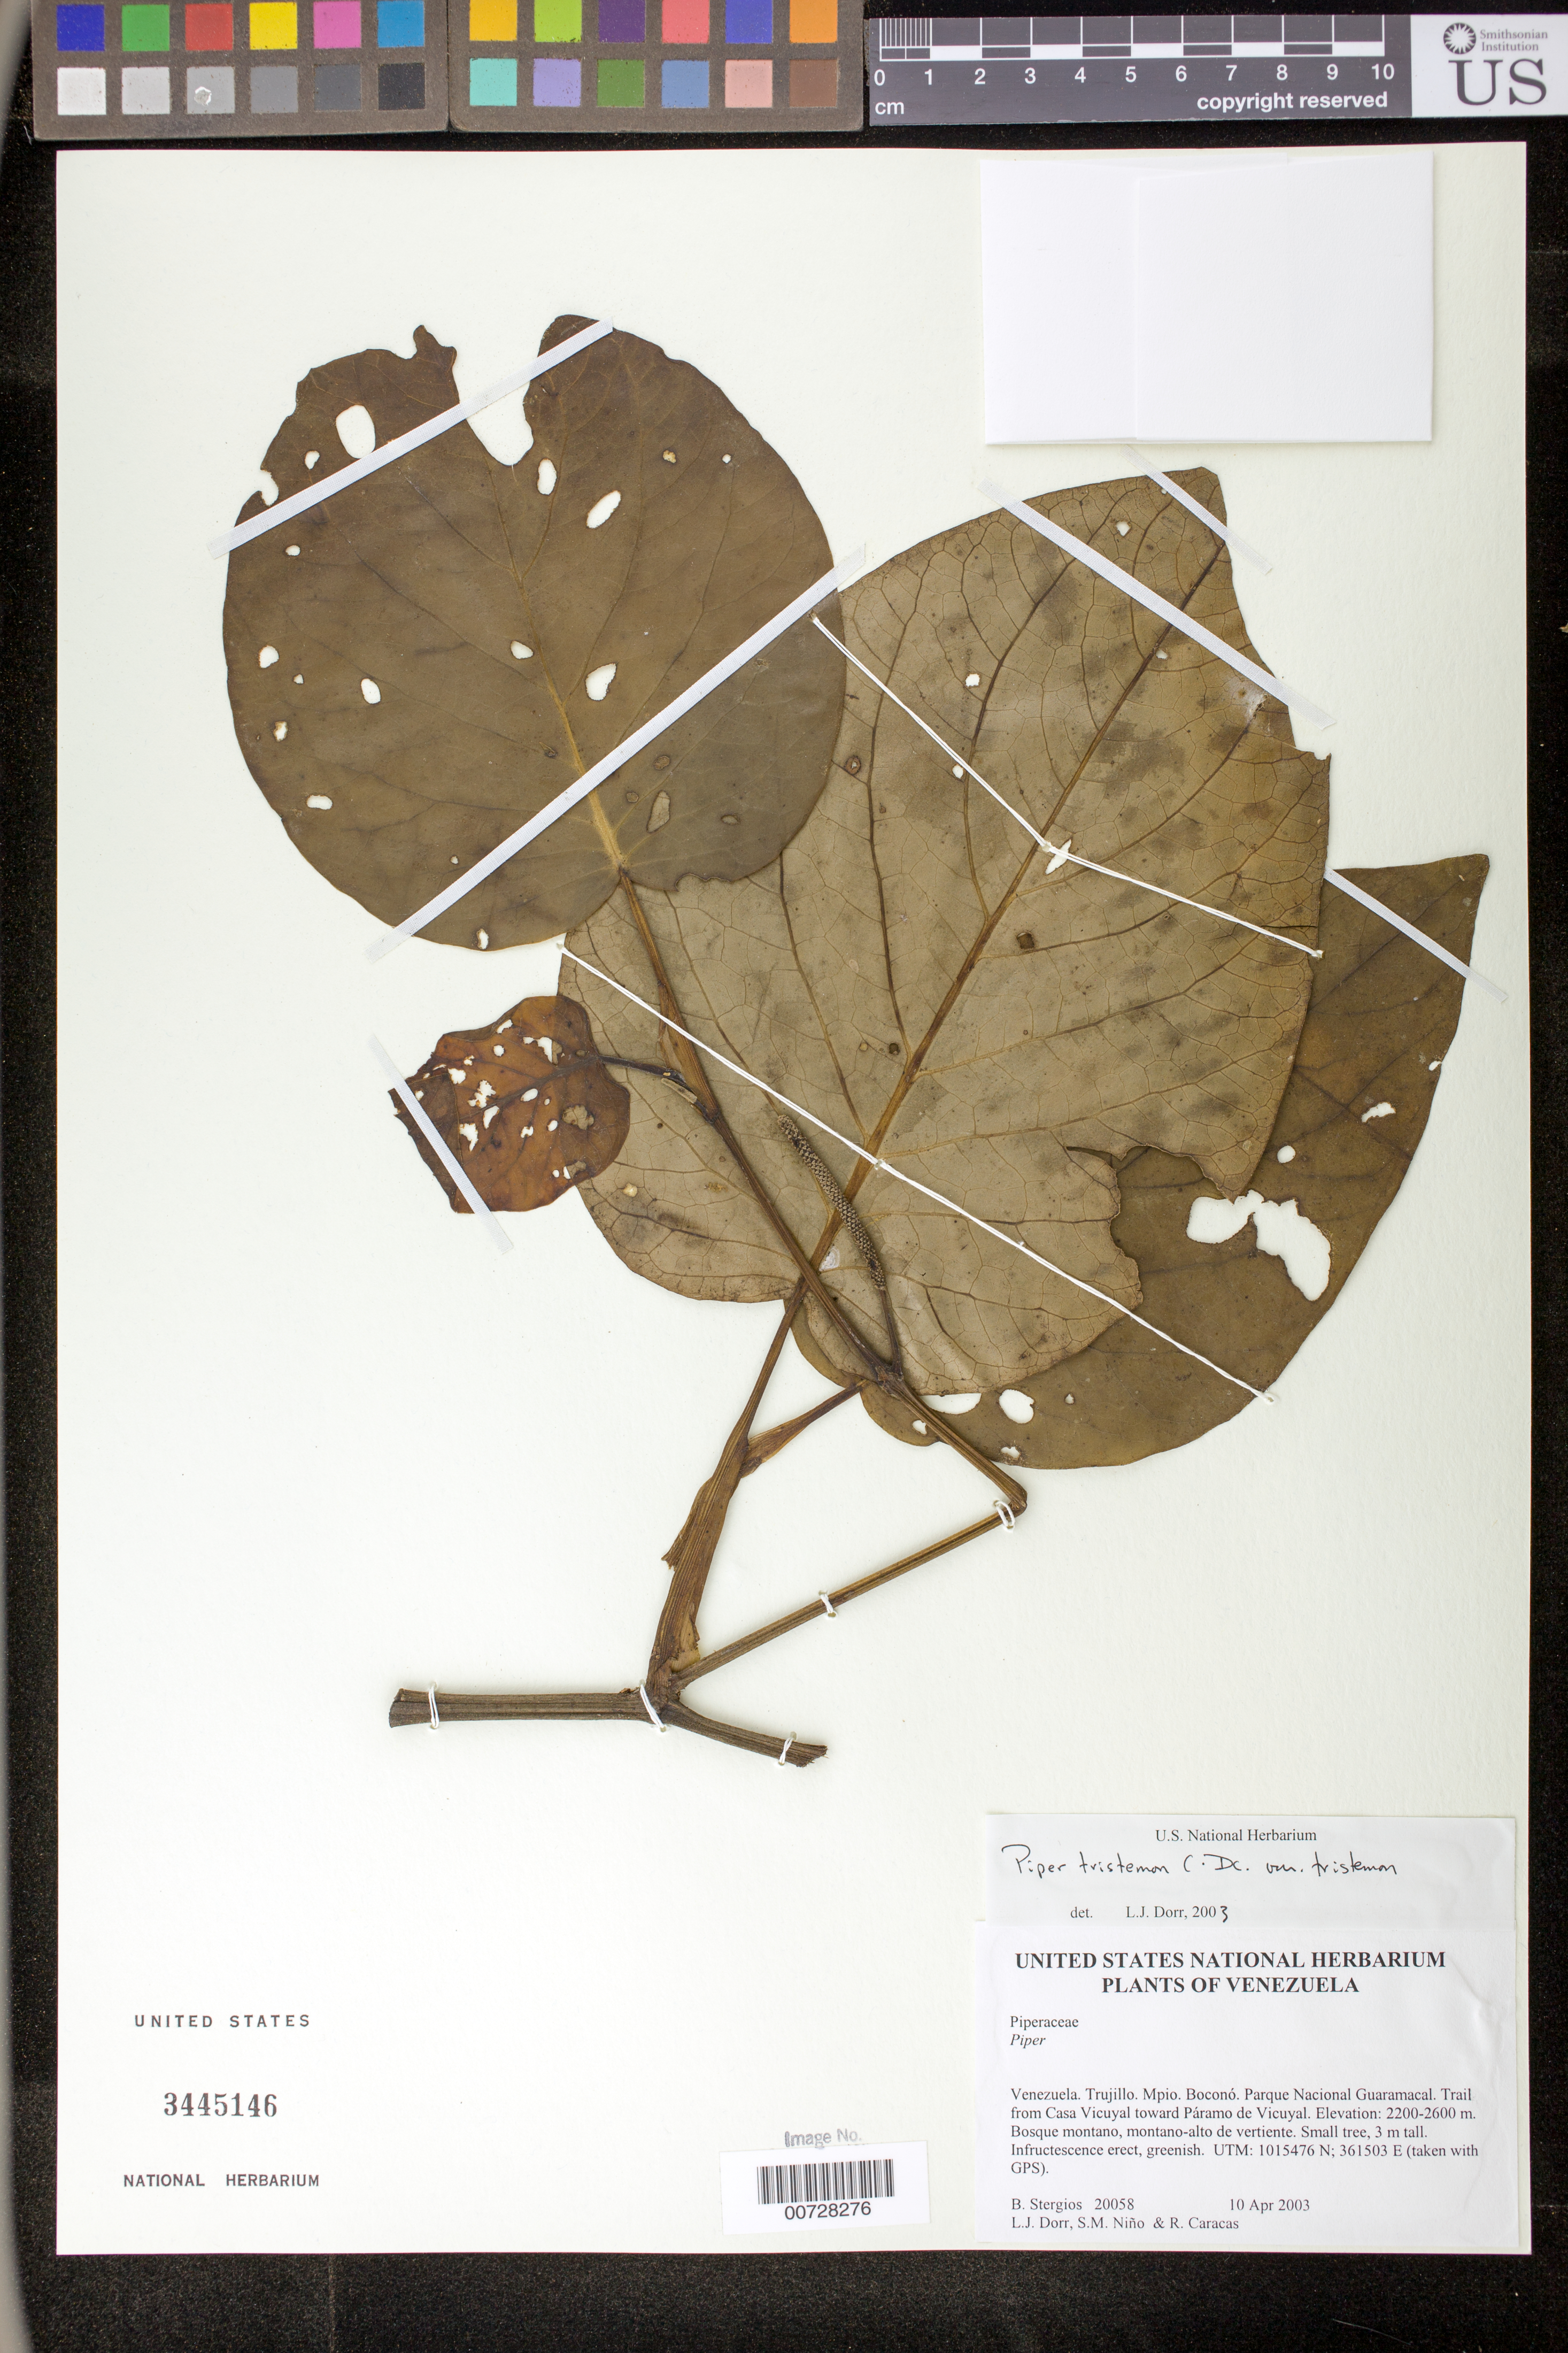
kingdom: Plantae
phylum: Tracheophyta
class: Magnoliopsida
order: Piperales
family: Piperaceae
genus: Piper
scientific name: Piper tristemon var. tristemon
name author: C. DC.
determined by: Dorr, L. J., (BOT), Smithsonian Institution - National Museum of Natural History (UNITED STATES)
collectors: B. G. Stergios, L. J. Dorr, S. M. Niño & R. Caracas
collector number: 20058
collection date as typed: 10 Apr 2003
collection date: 2003-04-10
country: Venezuela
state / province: Trujillo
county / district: Boconó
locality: Parque Nacional Guaramacal. Trail from Casa Vicuyal toward Páramo de Vicuyal.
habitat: Bosque montano, montano-alto de vertiente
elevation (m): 2200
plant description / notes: PORT, US, VEN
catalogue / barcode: US 3445146